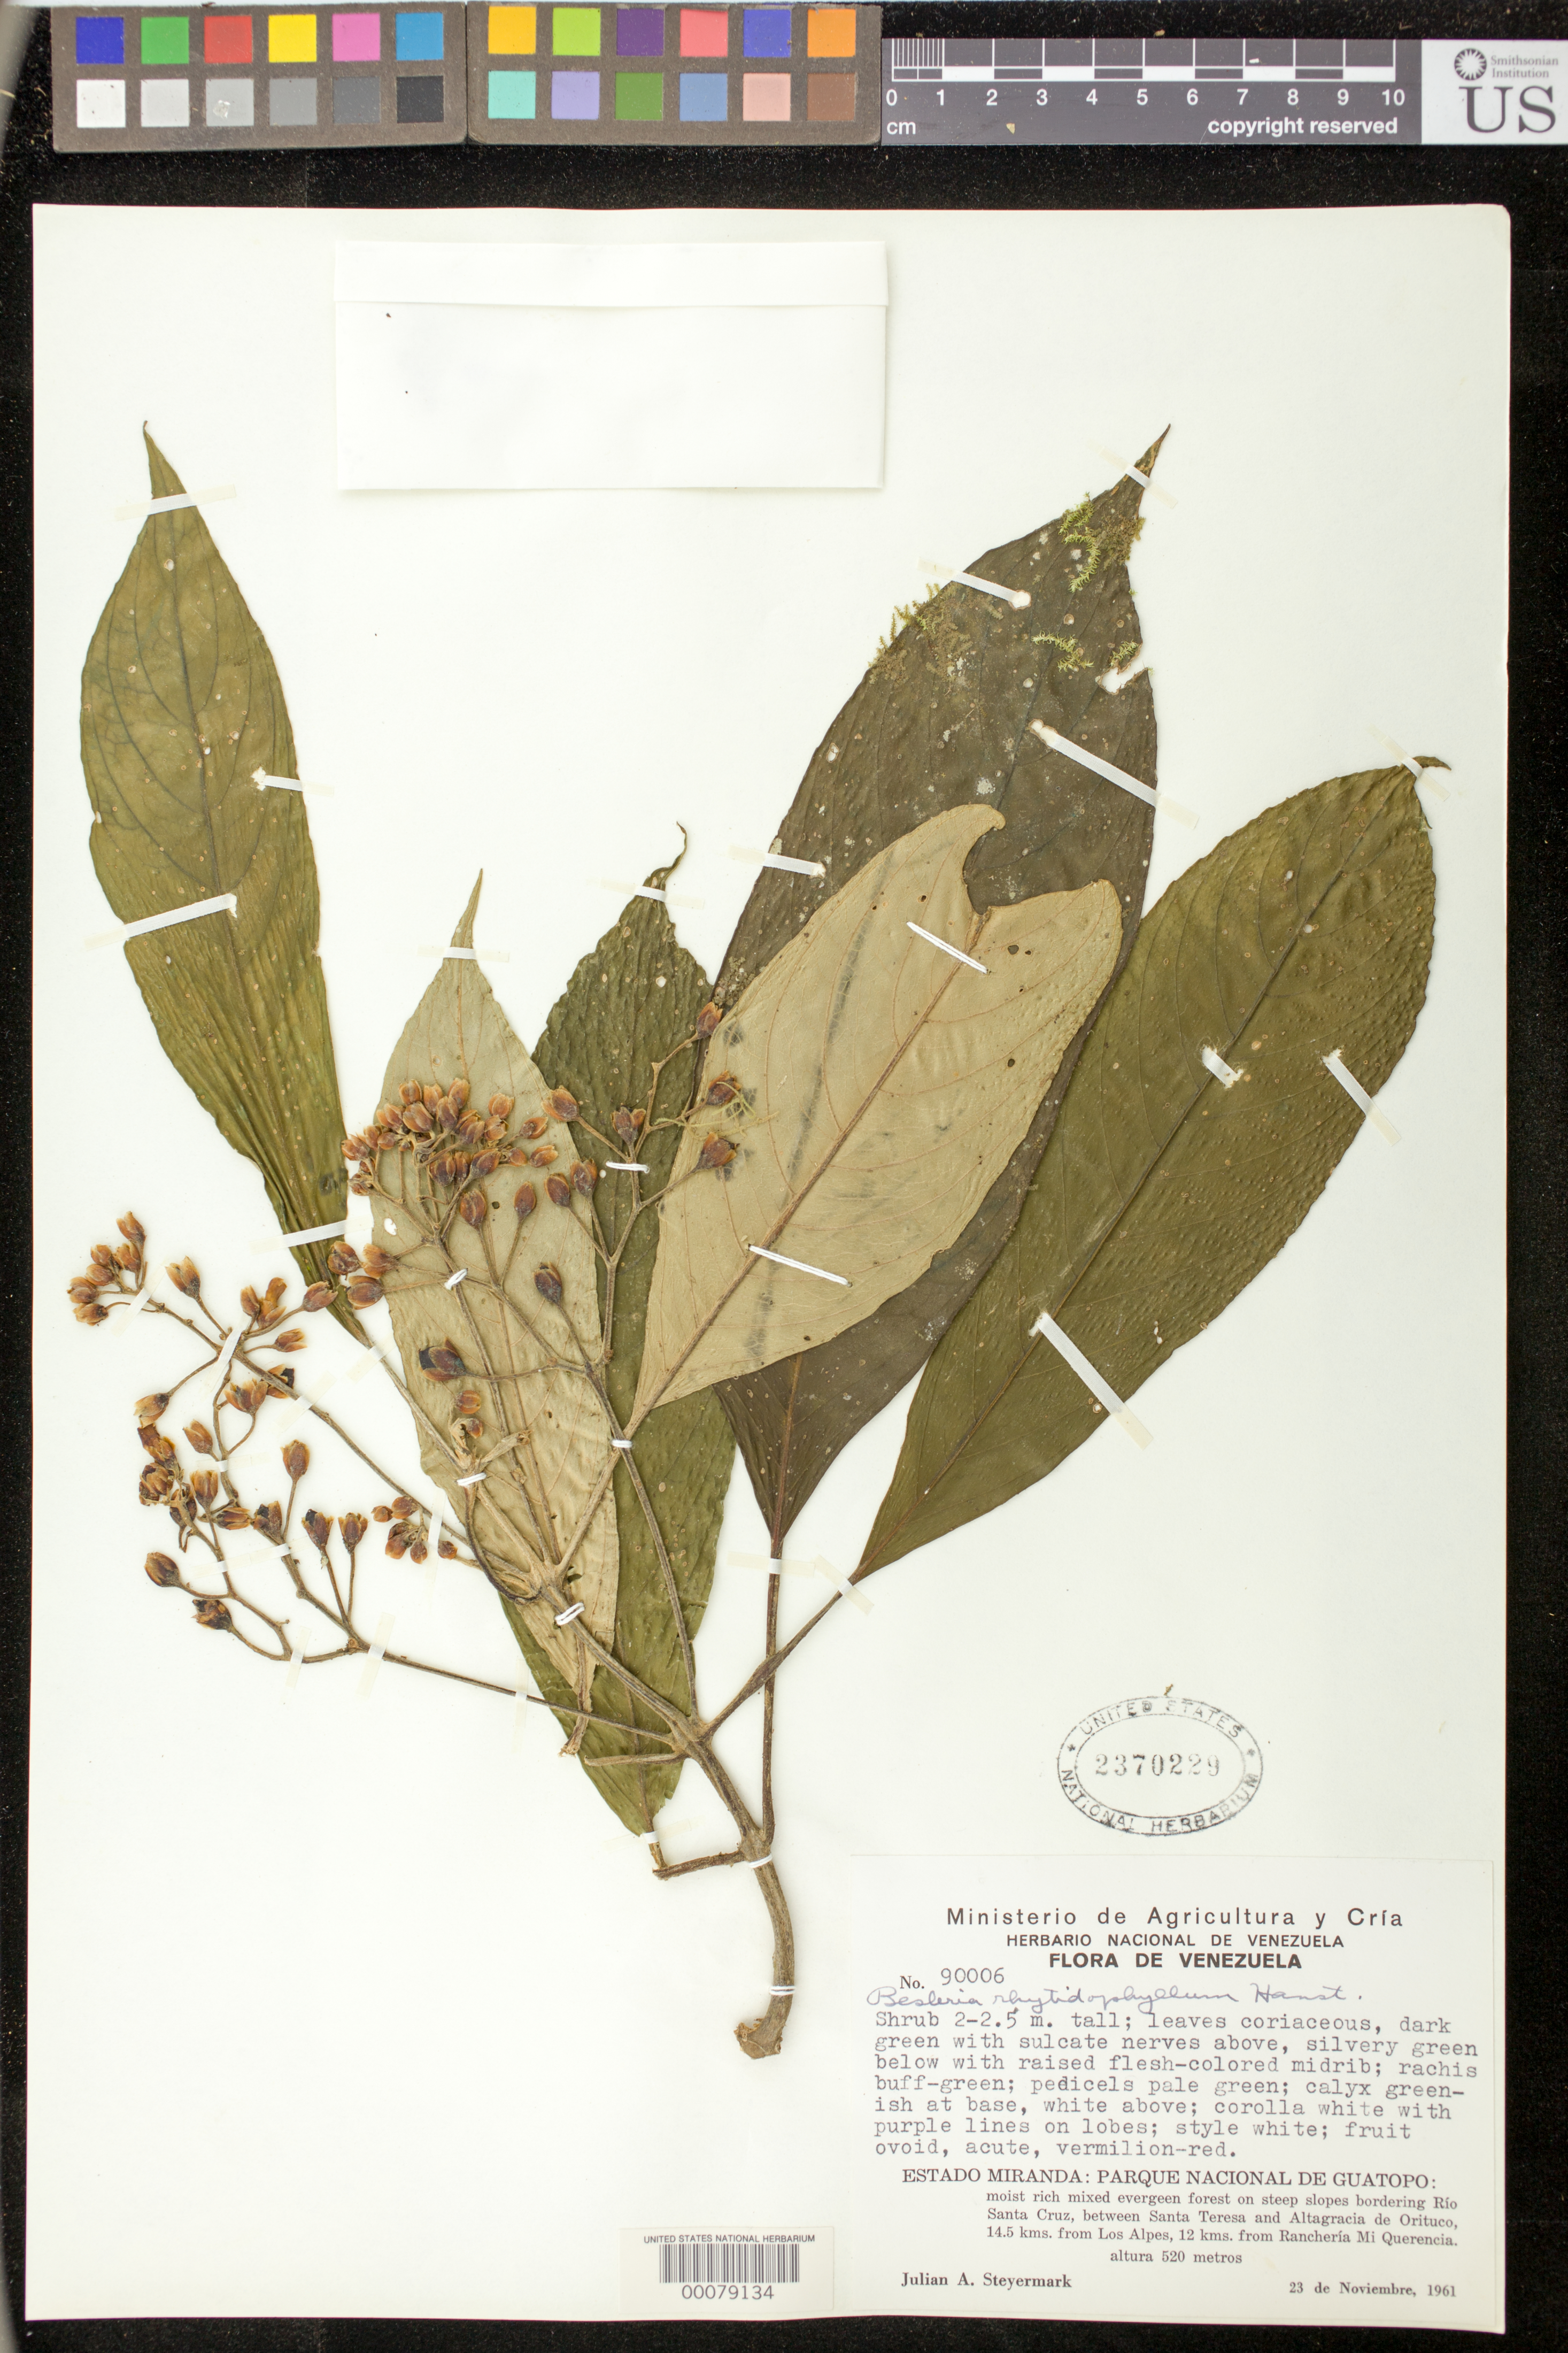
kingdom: Plantae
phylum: Tracheophyta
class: Magnoliopsida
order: Lamiales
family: Gesneriaceae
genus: Besleria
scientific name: Besleria rhytidophyllum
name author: Hanst.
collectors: J. Steyermark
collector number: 90006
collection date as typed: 23 Nov 1961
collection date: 1961-11-23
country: Venezuela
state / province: Miranda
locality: Parque Nacional de Guatopo, between Sta Teresa & Altagracia de Orituco, 14.5 km from Los Alpes, 12 km from Rancheria Mi Querencia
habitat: Moist rich mixed evergreen forest on steep slopes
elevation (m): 520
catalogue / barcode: US 2370229